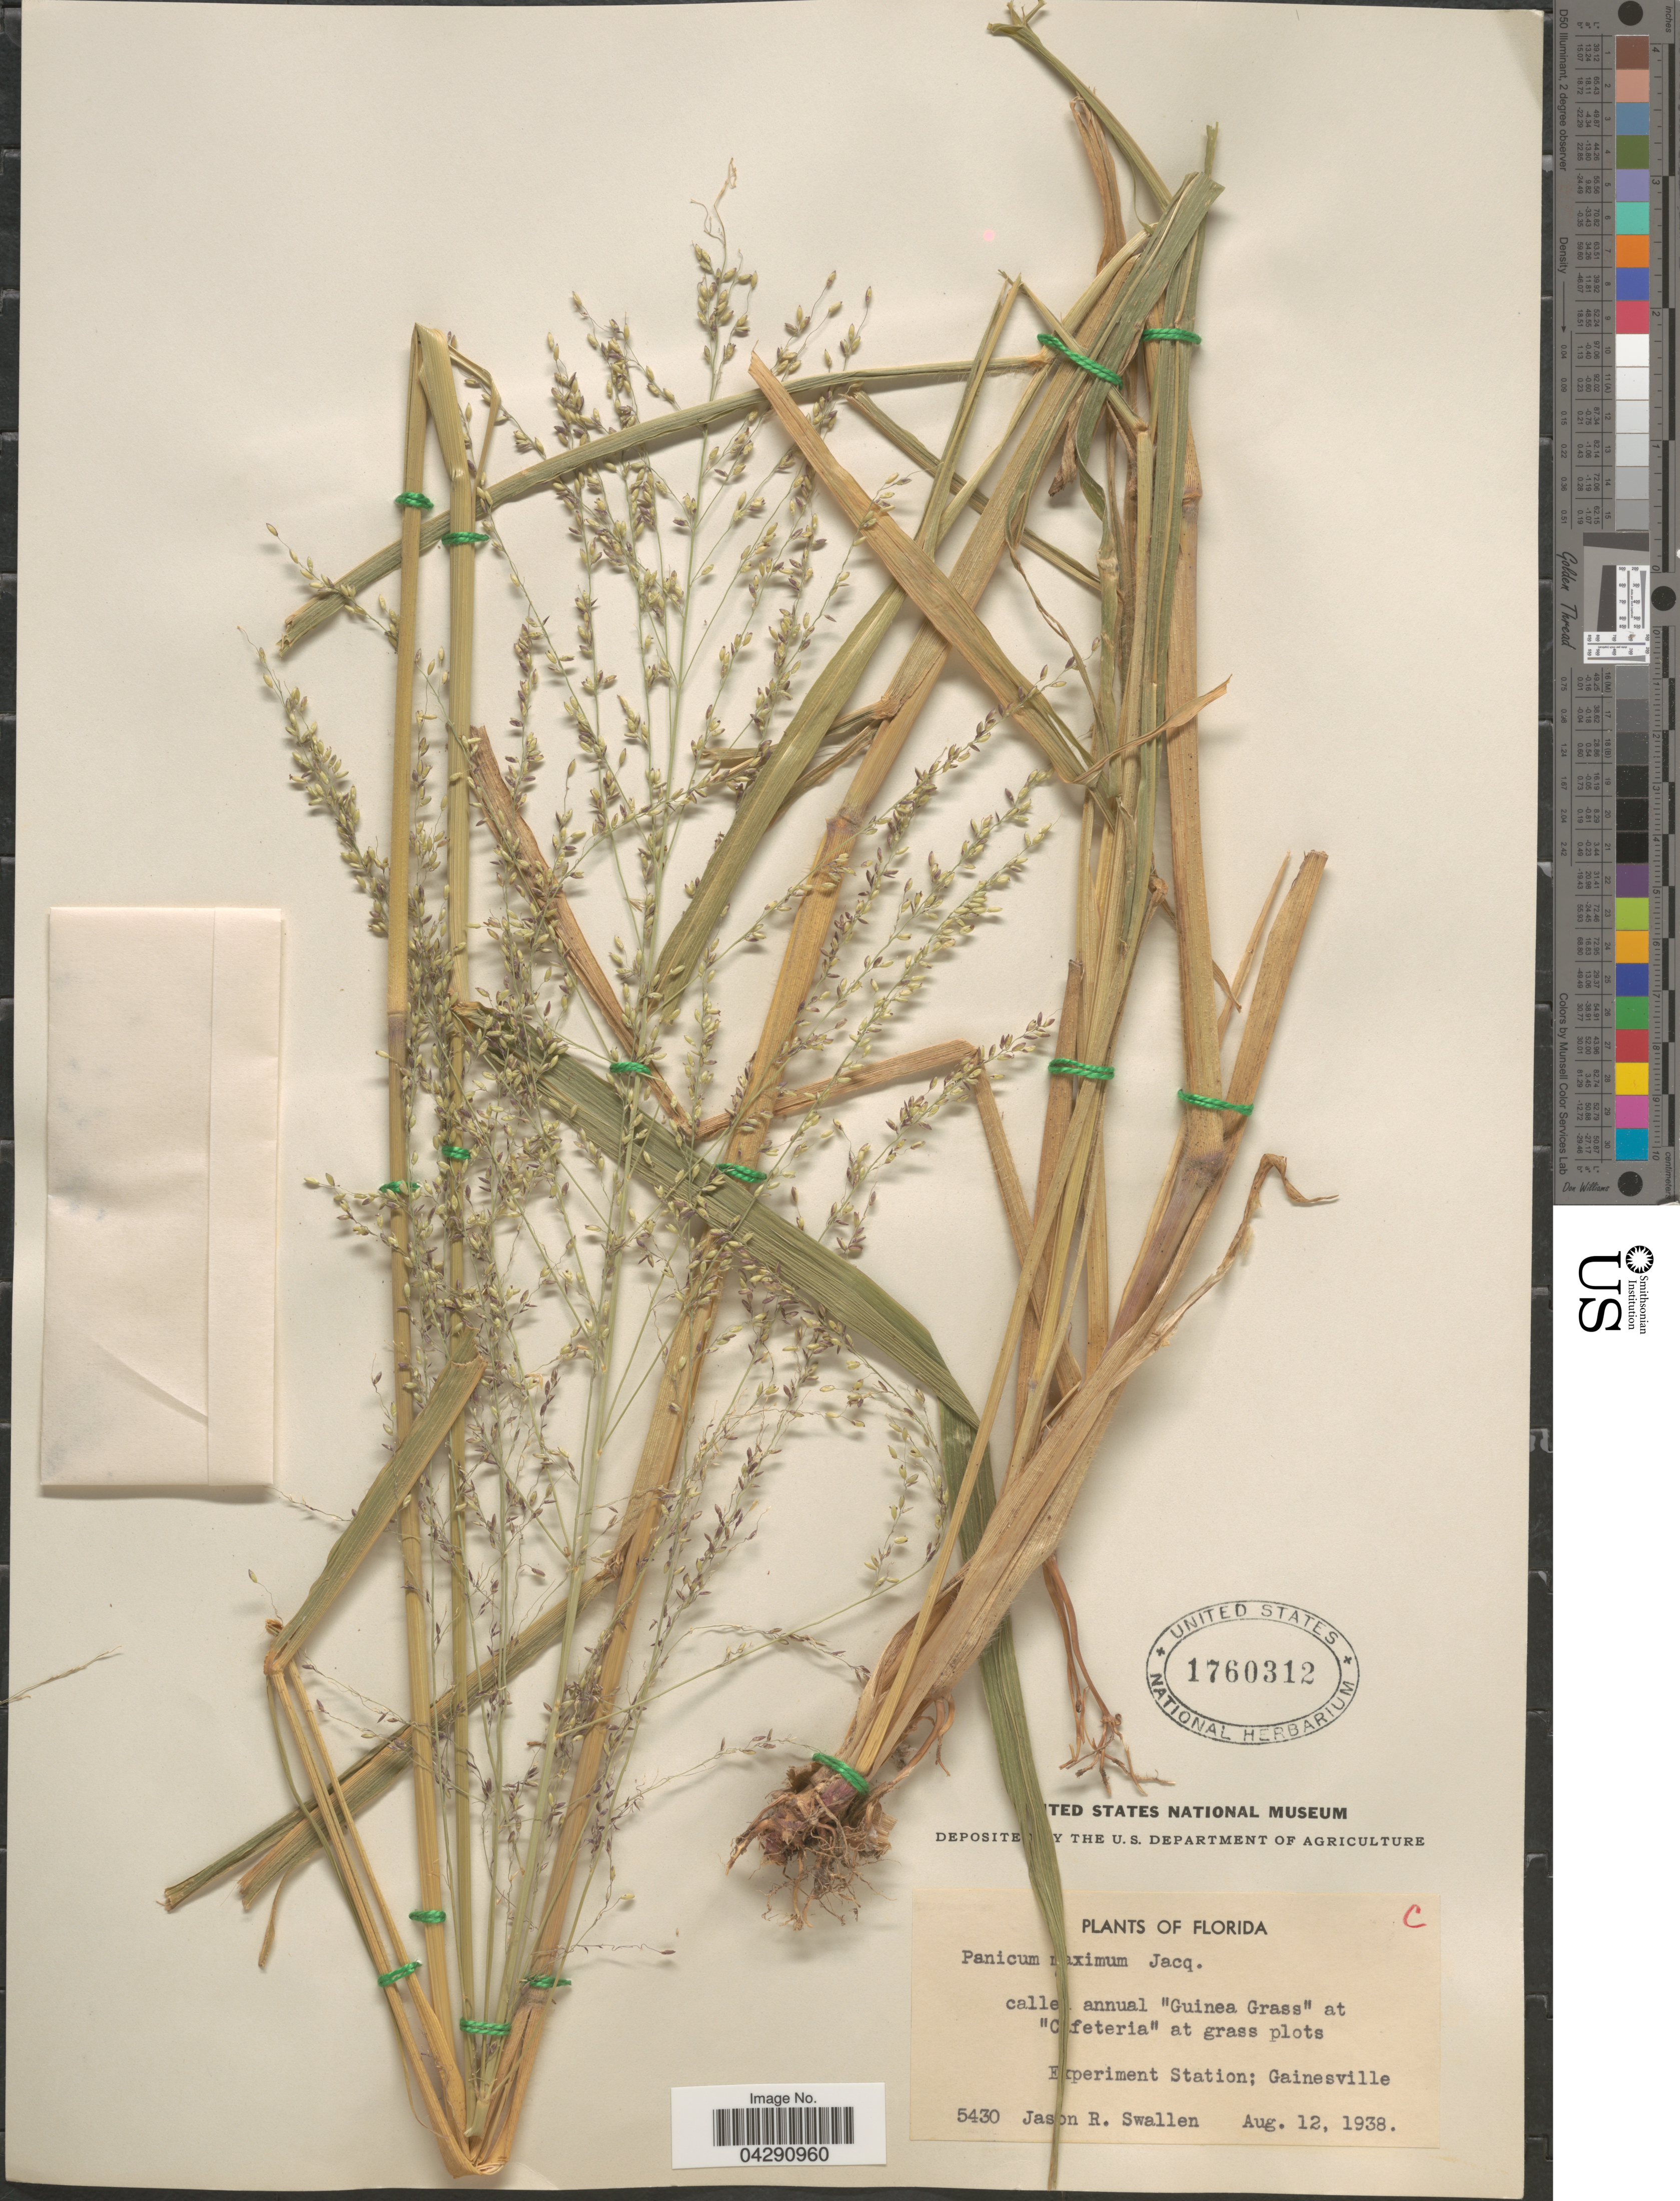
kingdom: Plantae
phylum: Tracheophyta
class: Liliopsida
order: Poales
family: Poaceae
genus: Megathyrsus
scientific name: Megathyrsus maximus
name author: (Jacq.) B.K. Simon & S.W.L. Jacobs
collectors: J. R. Swallen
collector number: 5430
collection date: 1938-08-12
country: United States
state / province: Florida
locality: Experiment Station; Gainesville.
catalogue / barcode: US 1760312